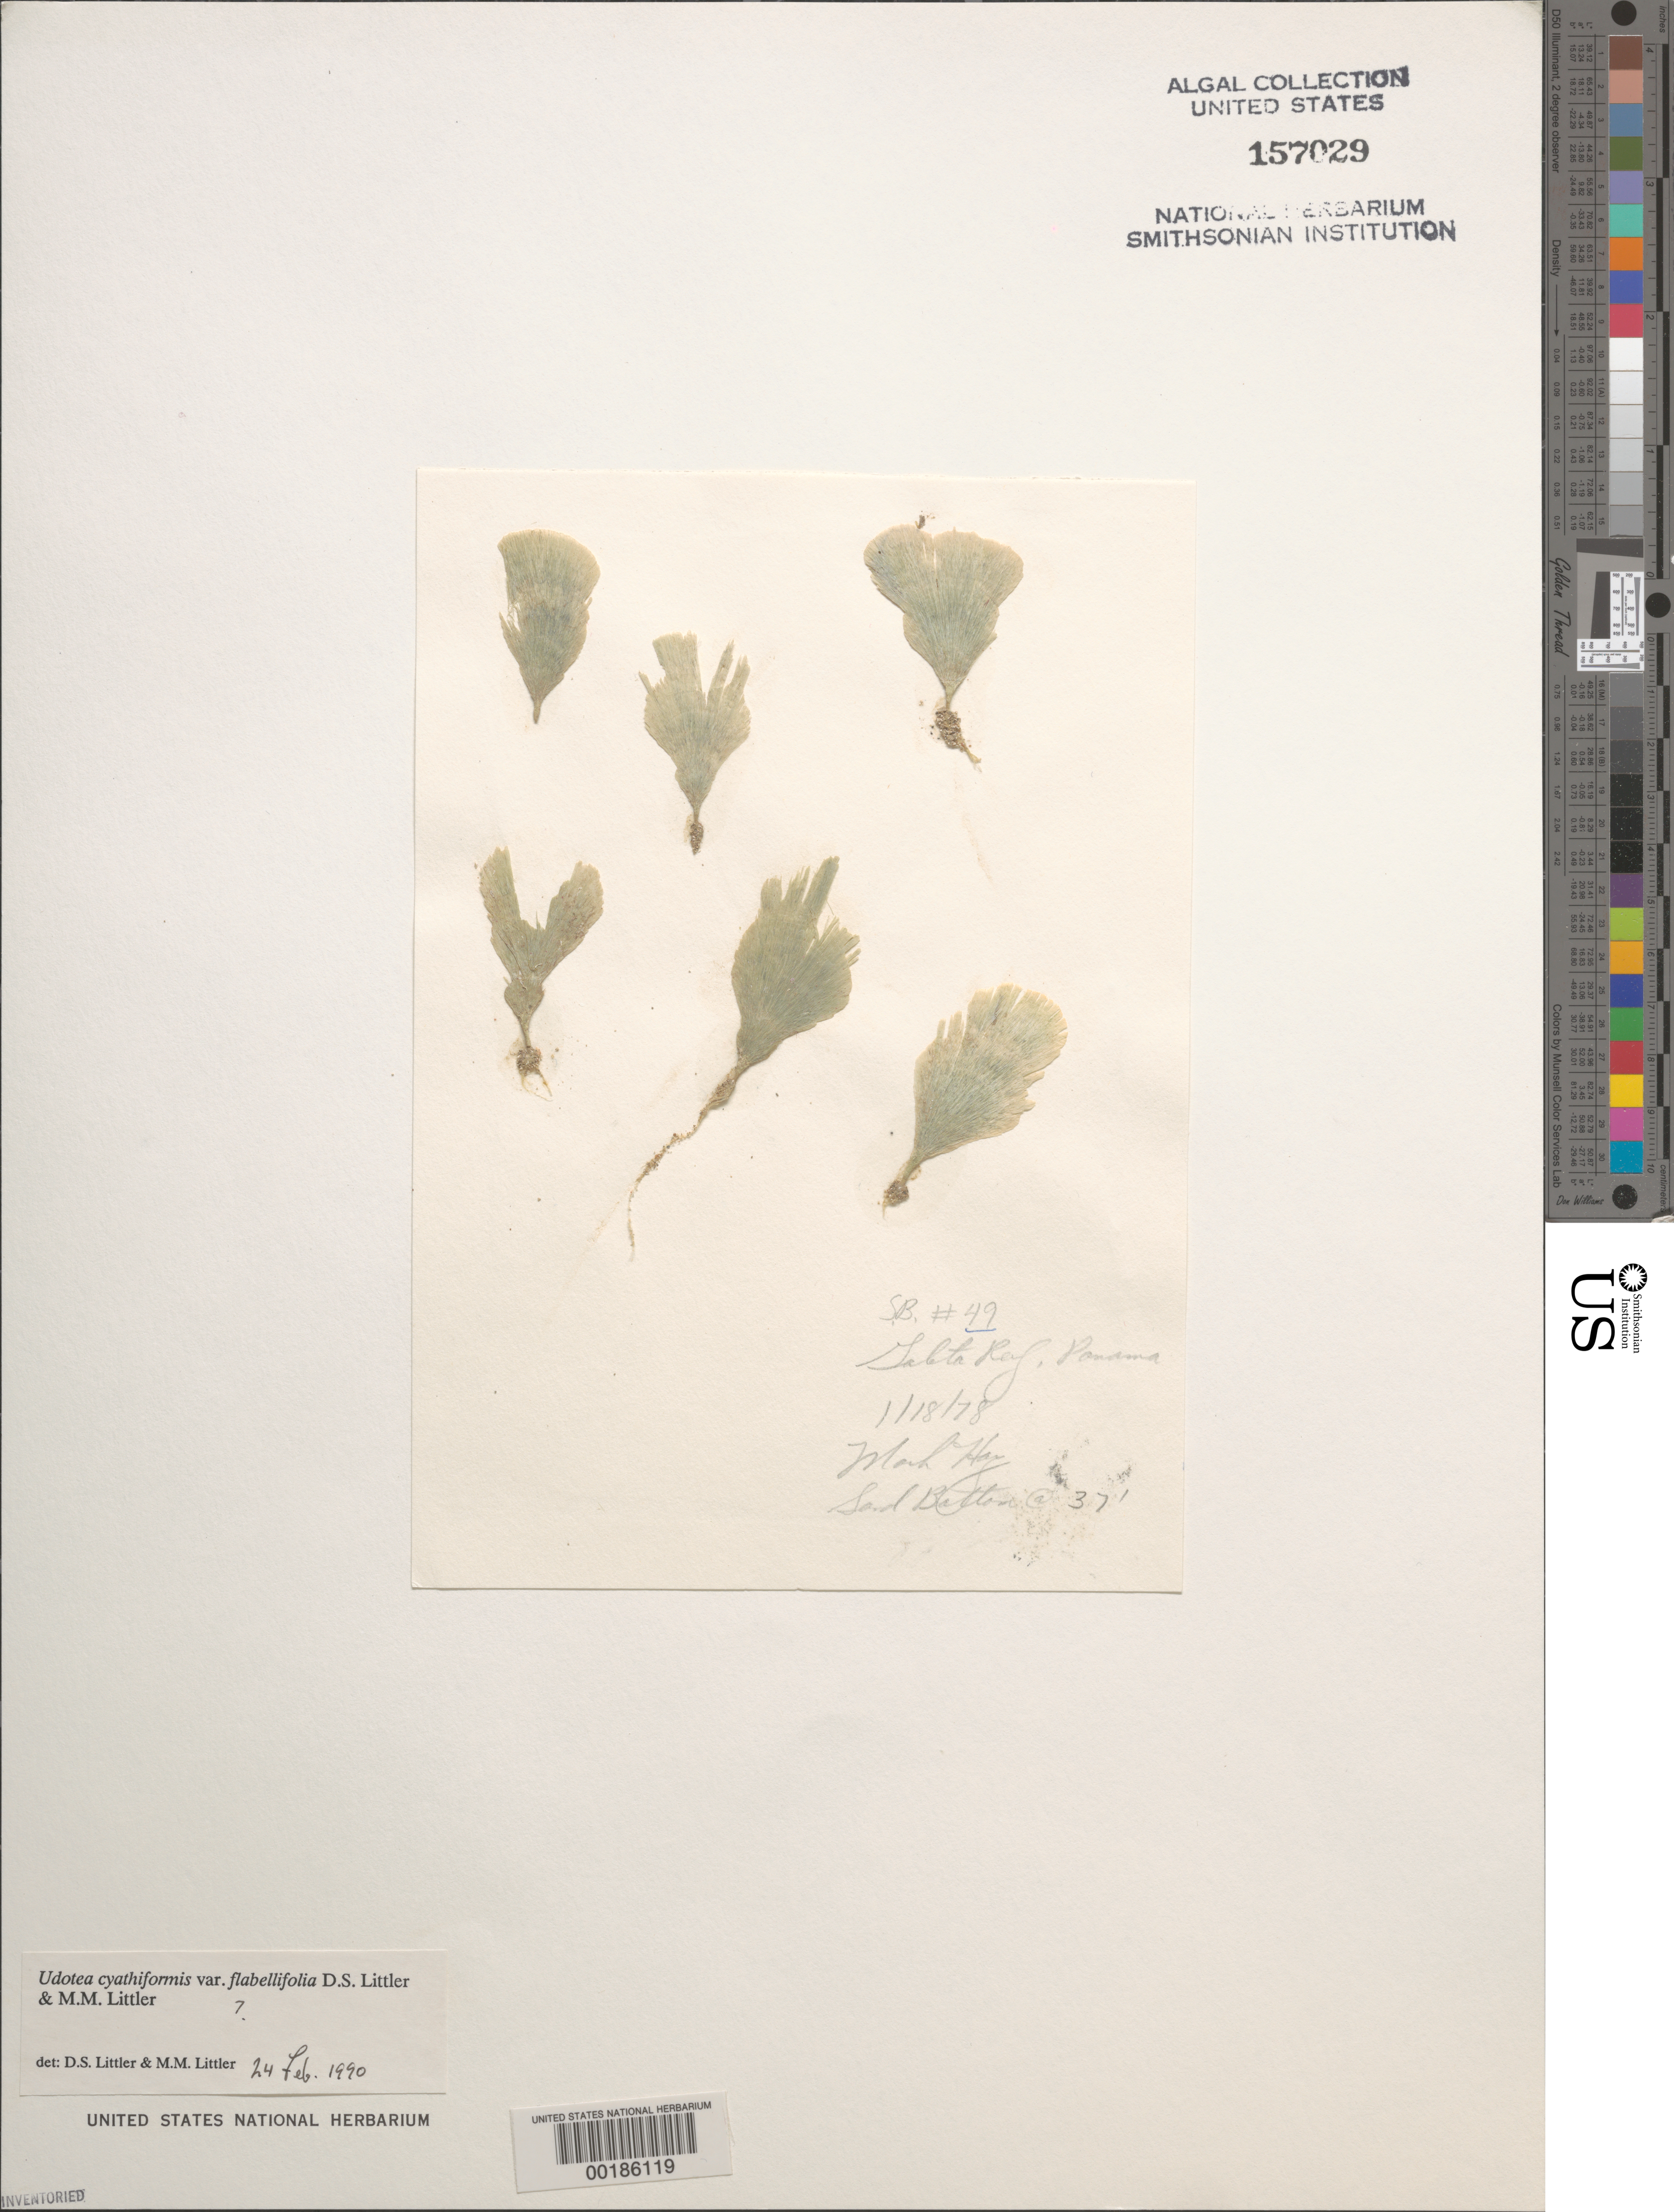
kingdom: Plantae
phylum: Chlorophyta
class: Ulvophyceae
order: Bryopsidales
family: Udoteaceae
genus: Udotea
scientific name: Udotea cyathiformis var. flabellifolia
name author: D.S. Littler & Littler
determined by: Littler, D. S.; Littler, M. M.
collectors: M. E. Hay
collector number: MEH-49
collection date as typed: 18 Jan 1978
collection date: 1978-01-18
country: Panama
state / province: Colón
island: Galeta Island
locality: Galeta Point, Galeta reef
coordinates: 9 24'18"N, 79 51'48.5"W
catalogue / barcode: US 157029